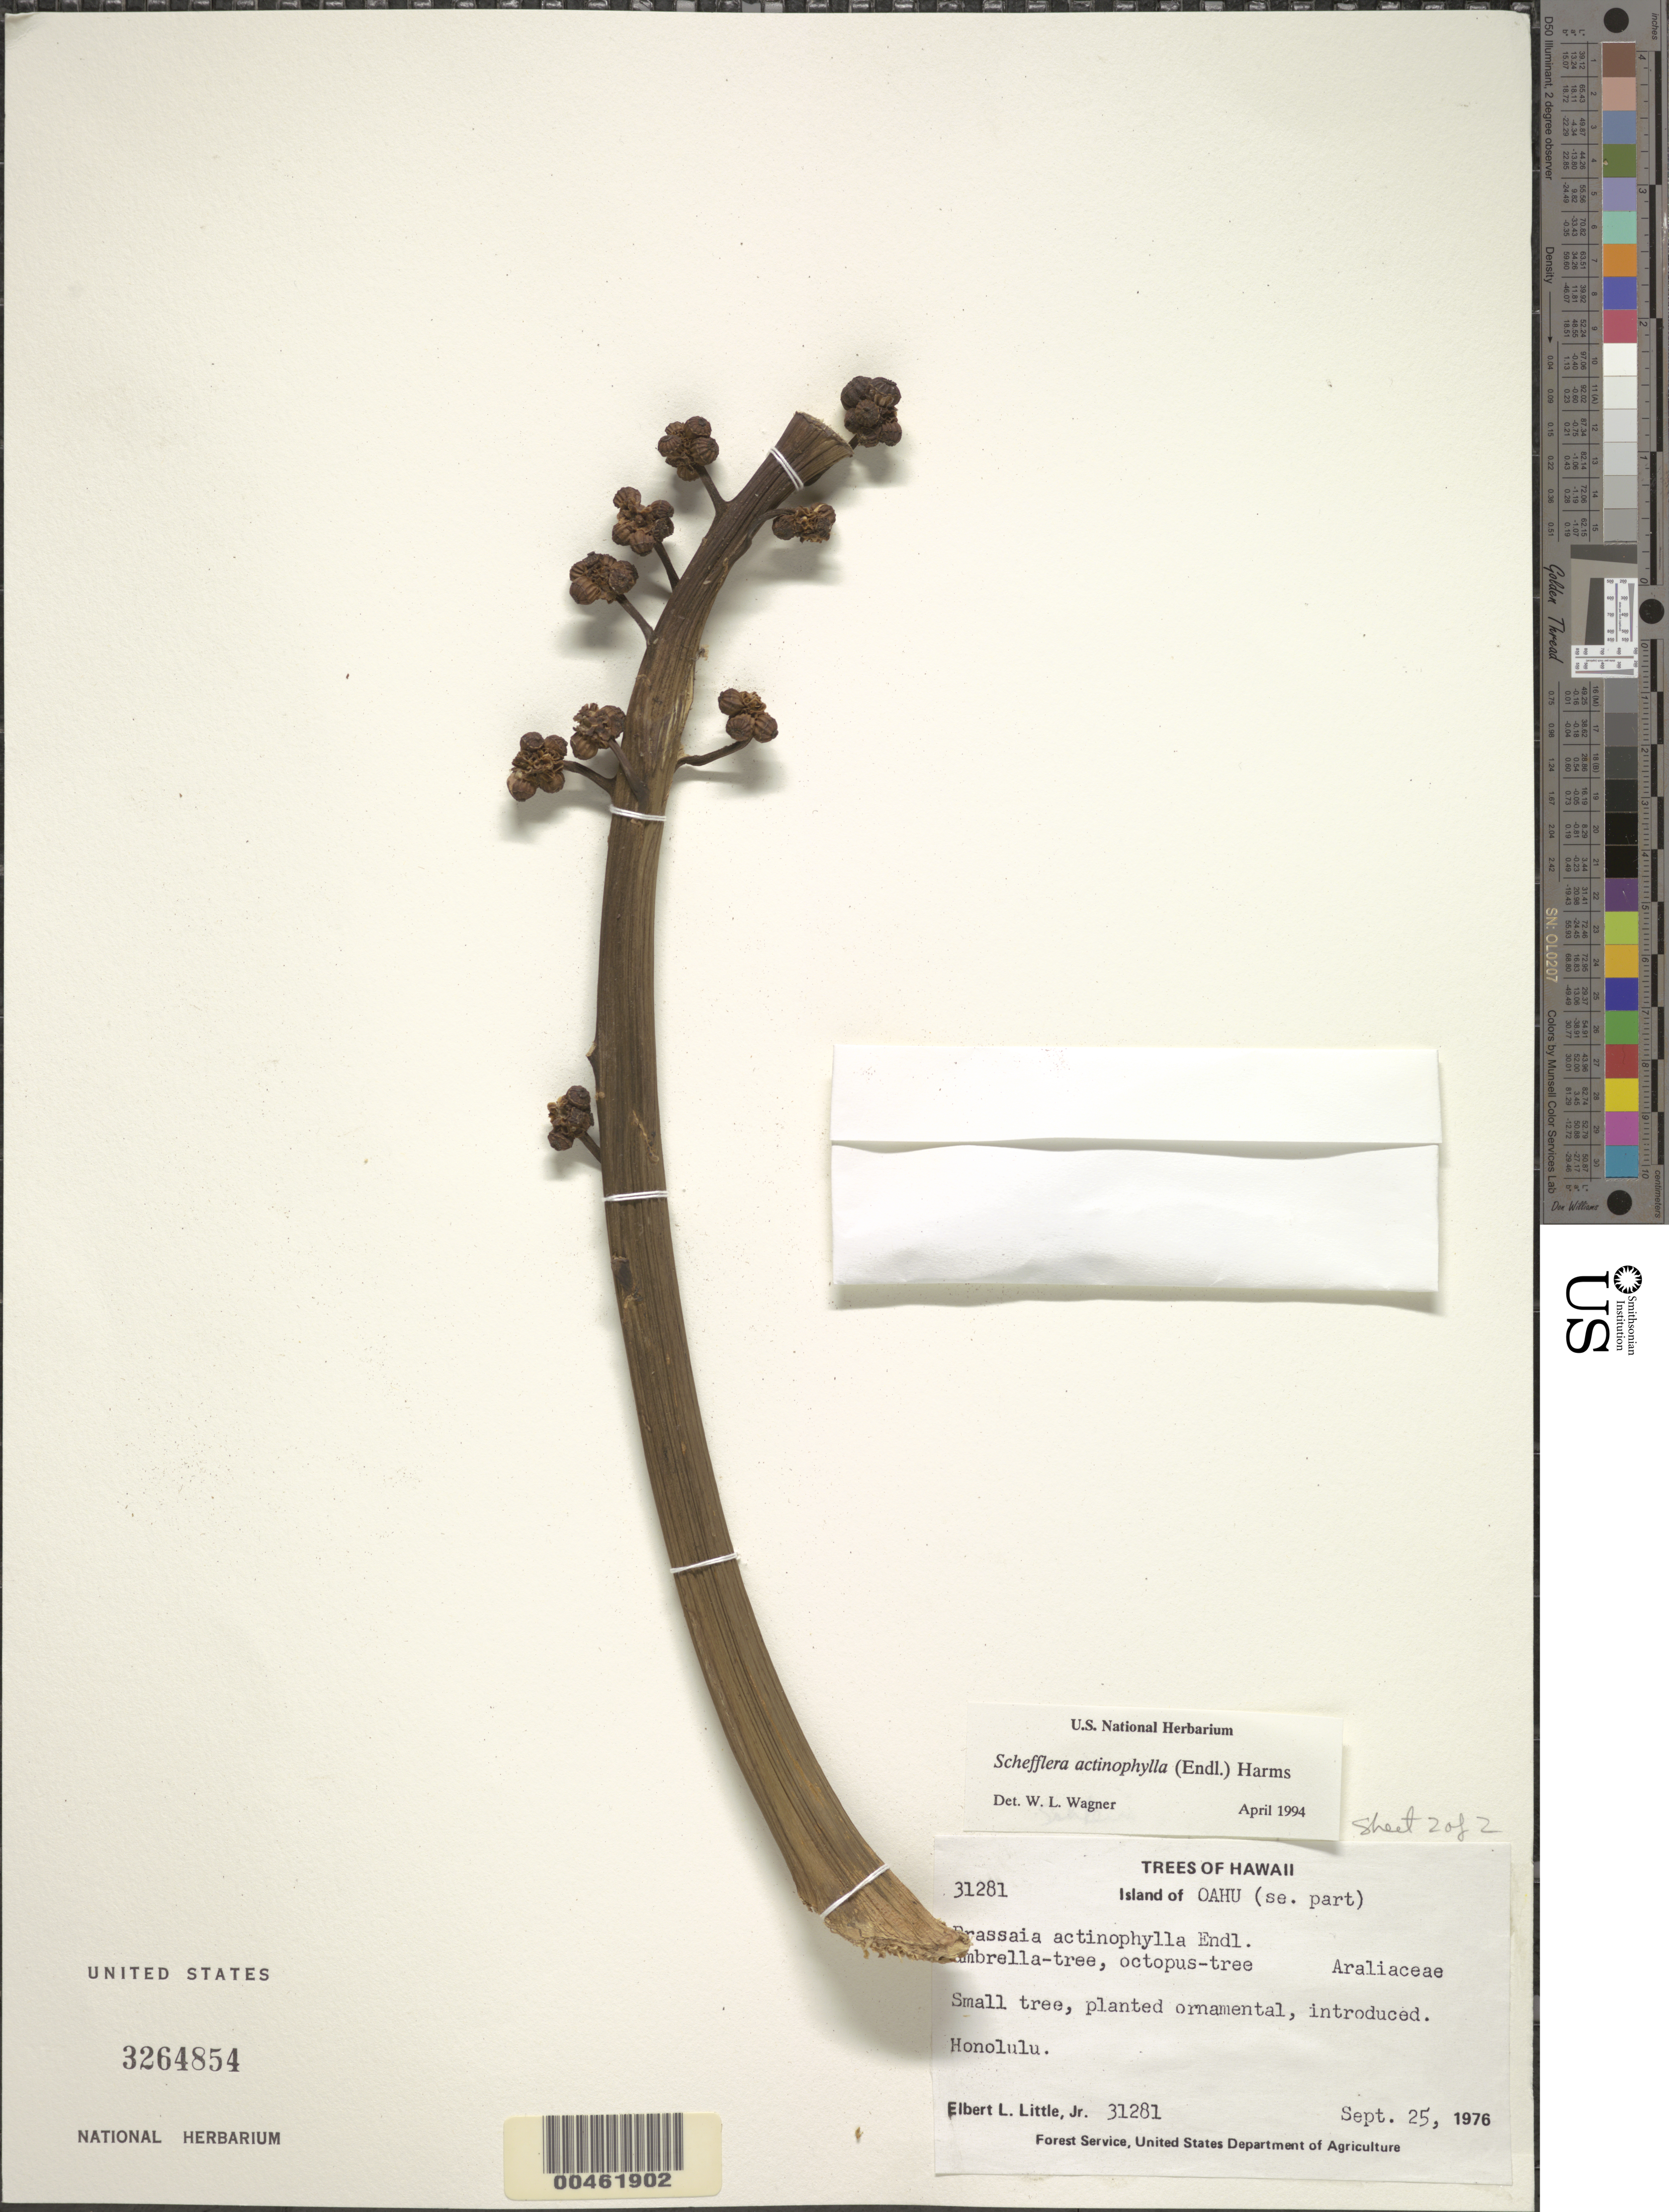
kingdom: Plantae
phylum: Tracheophyta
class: Magnoliopsida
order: Apiales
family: Araliaceae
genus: Heptapleurum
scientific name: Heptapleurum actinophyllum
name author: (Endl.) Lowry & G. M. Plunkett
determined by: Wagner, W. L., (BOT), Smithsonian Institution - National Museum of Natural History (UNITED STATES)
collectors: E. L. Little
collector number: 31281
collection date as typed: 25 Sep 1976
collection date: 1976-09-25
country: United States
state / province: Hawaii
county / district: Honolulu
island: Oahu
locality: SE part, Honolulu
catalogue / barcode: US 3264854